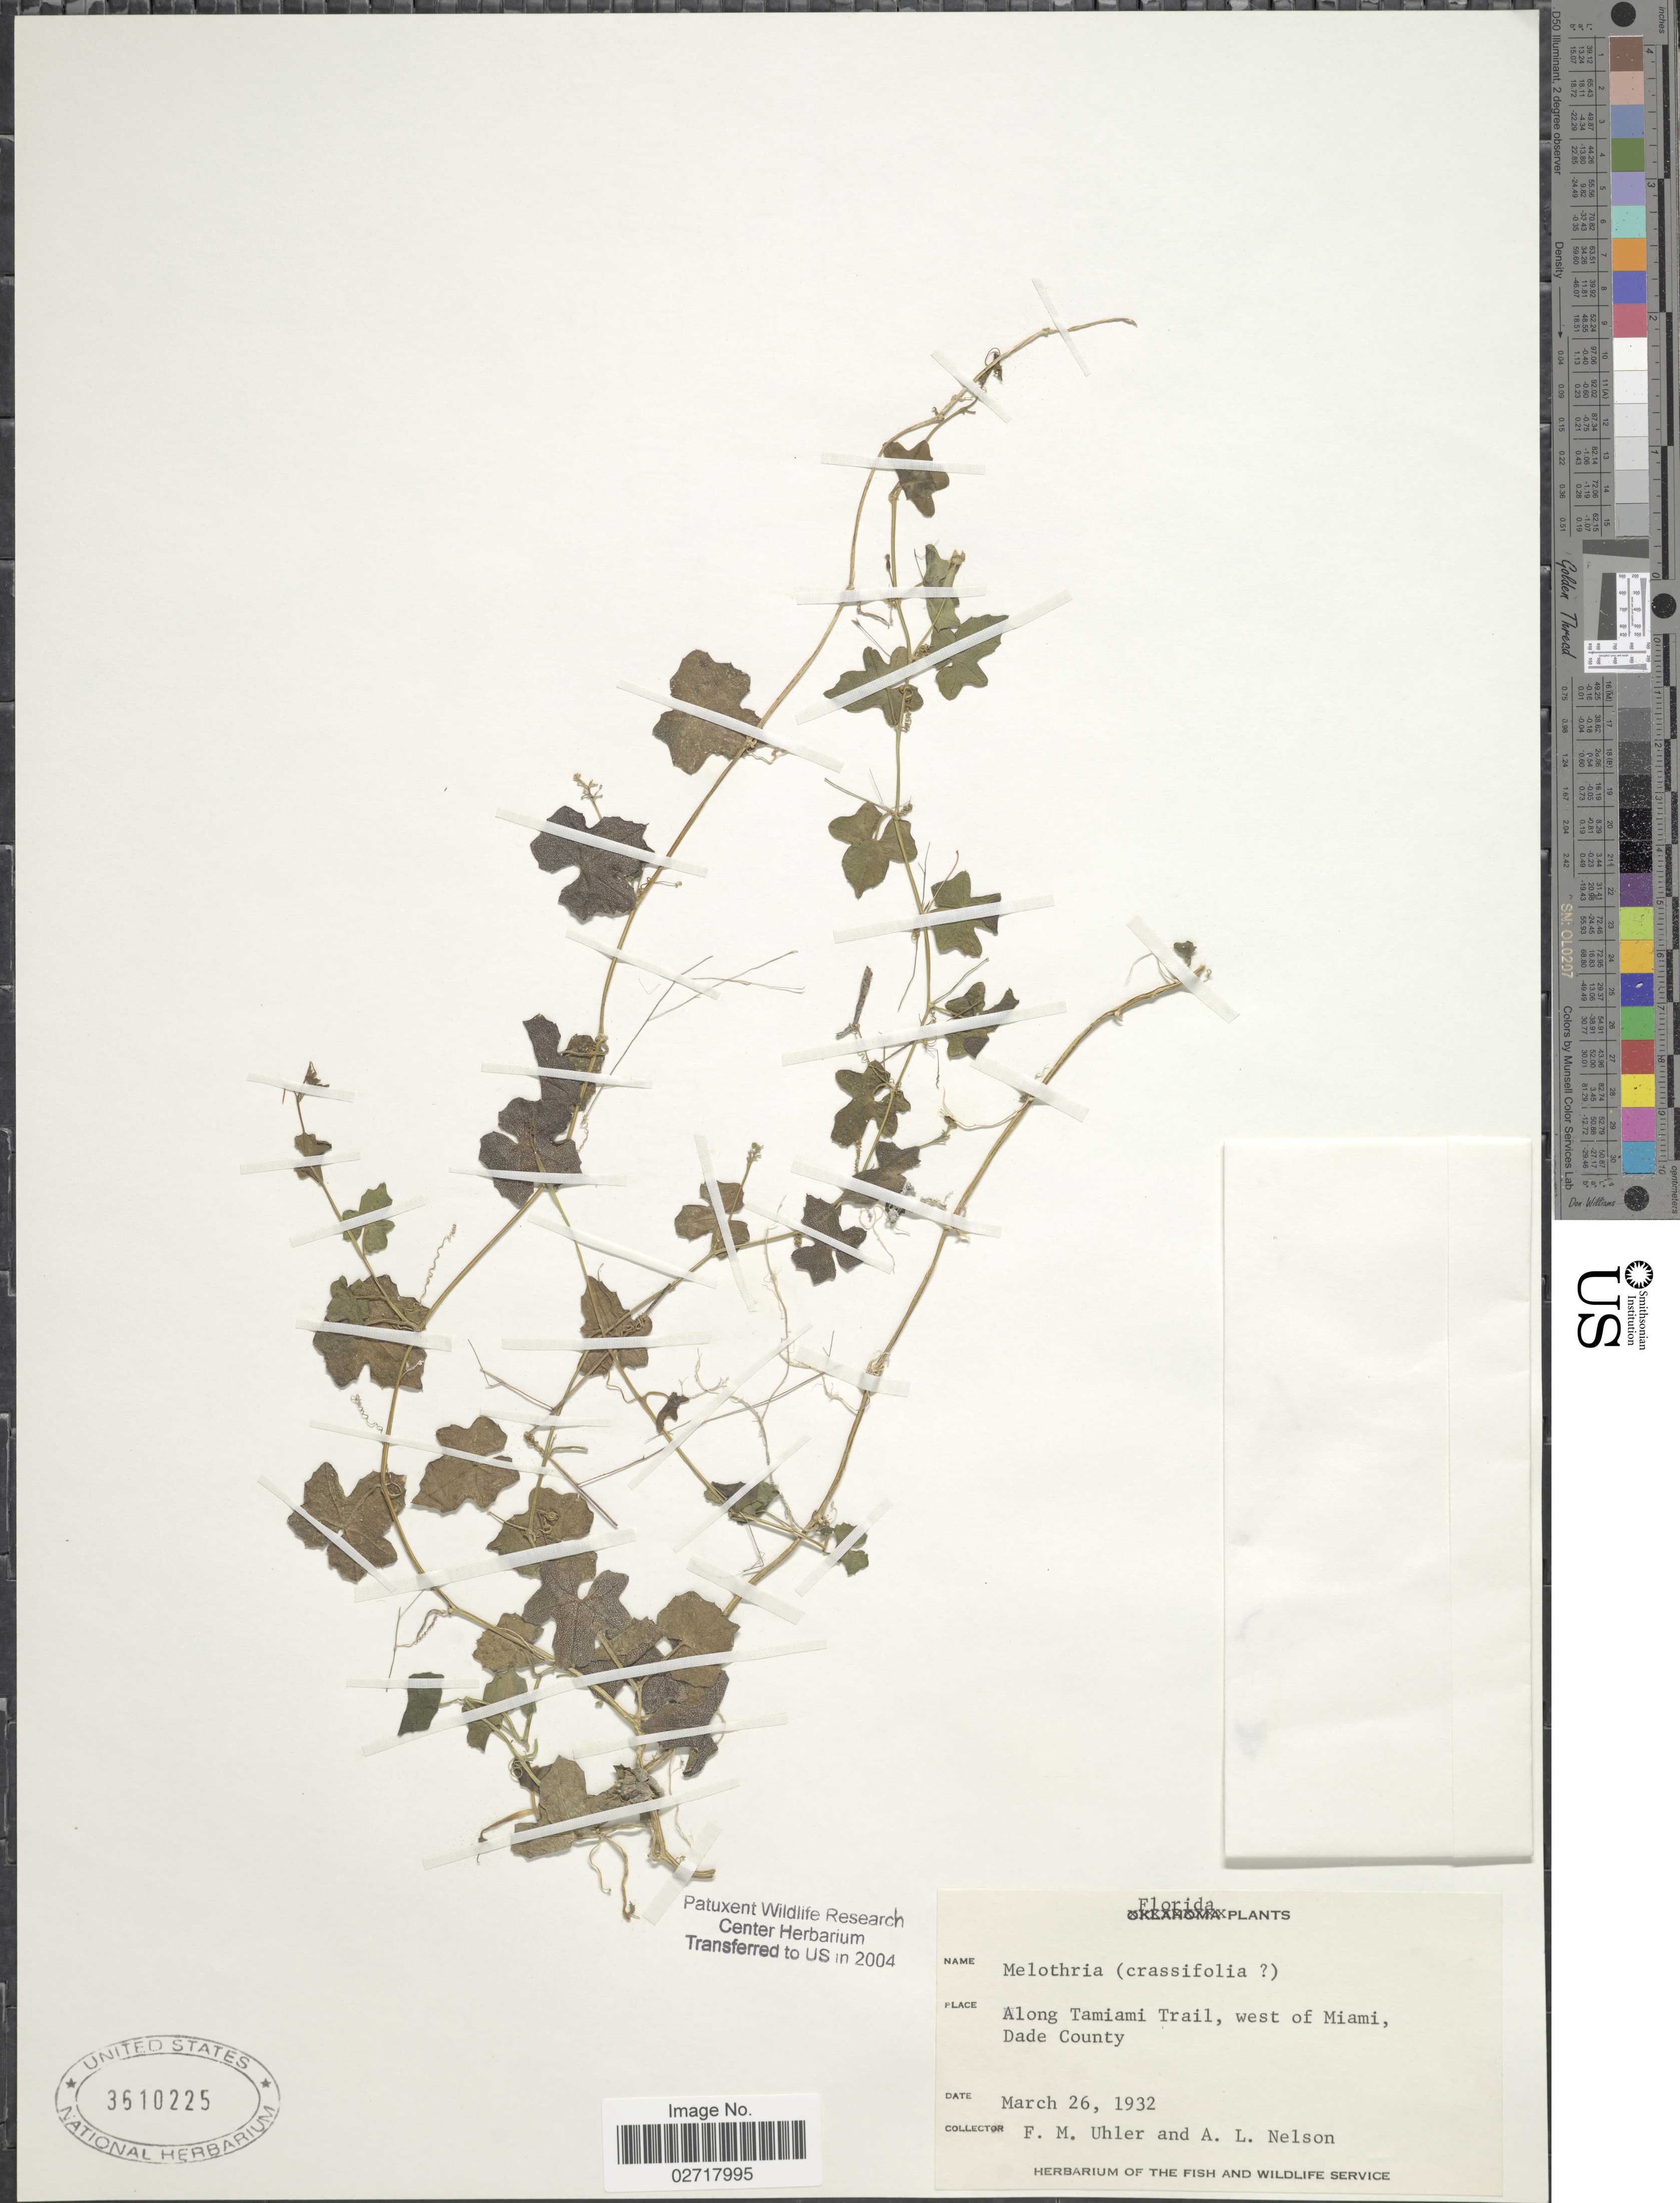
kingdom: Plantae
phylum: Tracheophyta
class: Magnoliopsida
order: Cucurbitales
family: Cucurbitaceae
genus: Melothria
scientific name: Melothria pendula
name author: L.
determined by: Strong, Mark T., (BOT), Smithsonian Institution - National Museum of Natural History (UNITED STATES)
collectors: F. M. Uhler & A. L. Nelson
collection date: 1932-03-26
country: United States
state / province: Florida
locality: Along Tamiami Trail, west of Miami, Dade County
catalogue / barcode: US 3610225